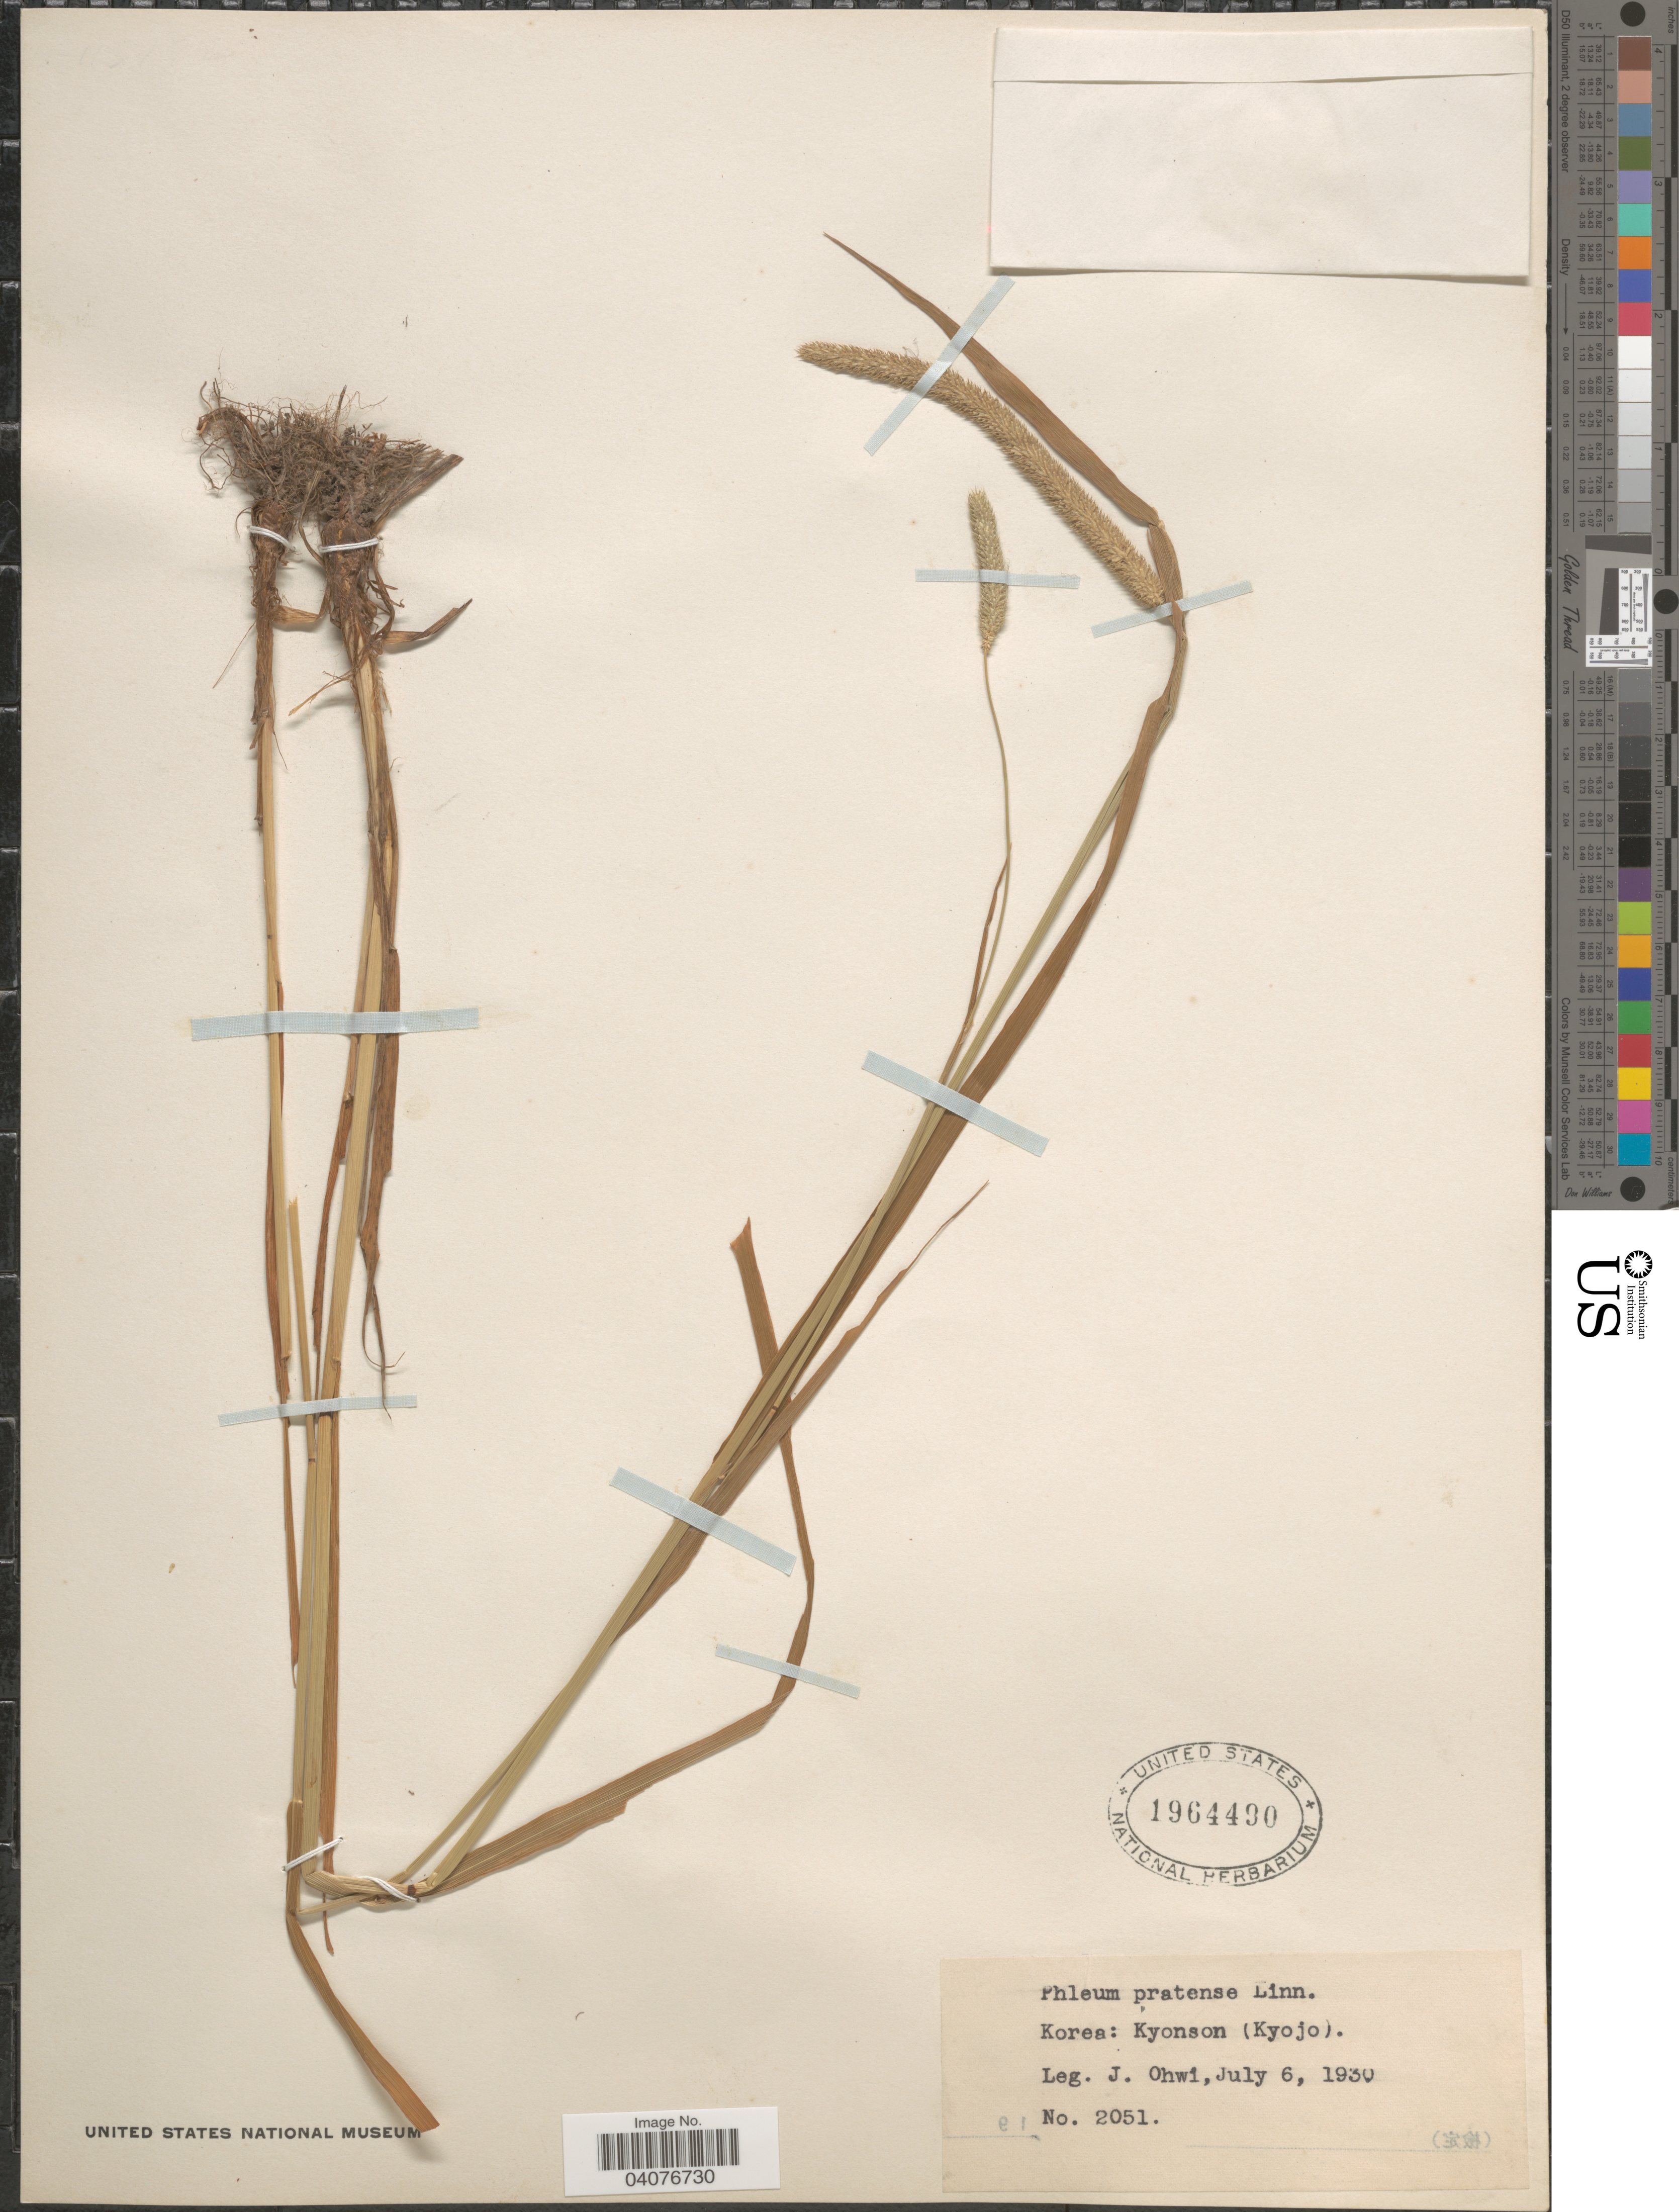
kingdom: Plantae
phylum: Tracheophyta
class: Liliopsida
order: Poales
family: Poaceae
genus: Phleum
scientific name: Phleum pratense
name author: L.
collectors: J. Ohwi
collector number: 2051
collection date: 1930-07-06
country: North Korea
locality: Kyonson (Kyojo).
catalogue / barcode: US 1964490